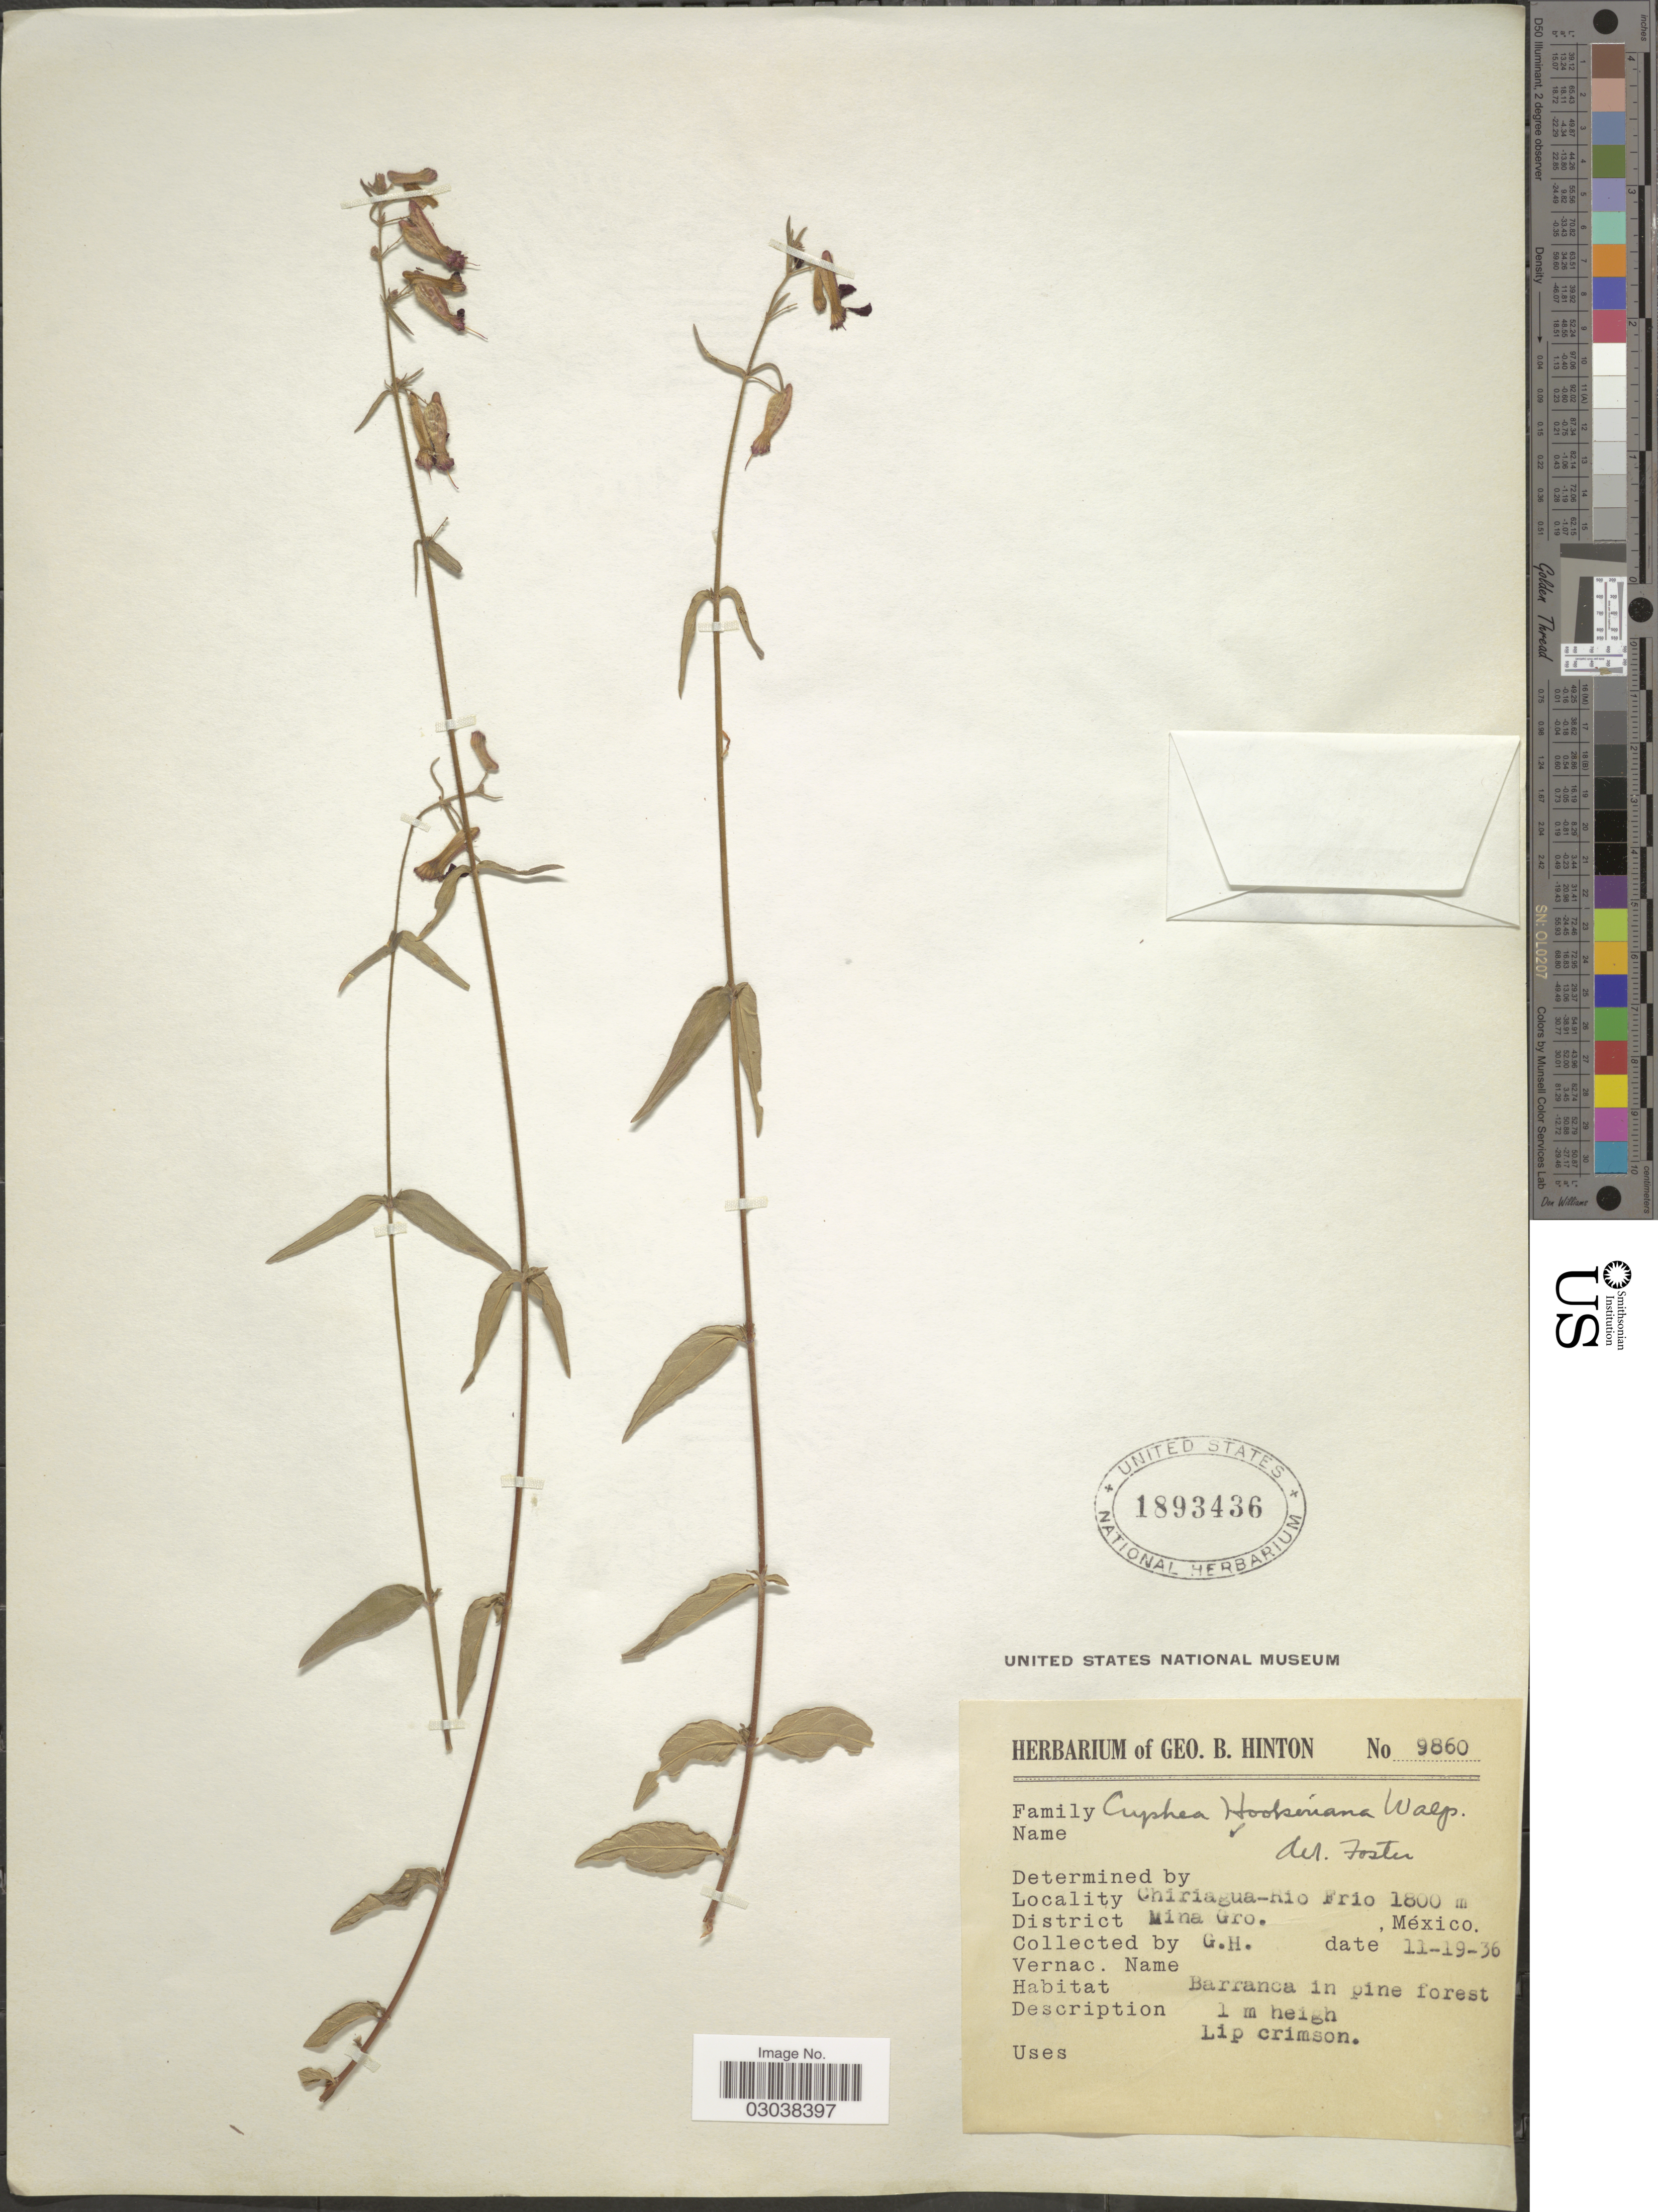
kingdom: Plantae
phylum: Tracheophyta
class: Magnoliopsida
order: Myrtales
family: Lythraceae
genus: Cuphea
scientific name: Cuphea hookeriana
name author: Walp.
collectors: G. B. Hinton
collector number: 9860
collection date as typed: Transcribed d/m/y: 19/11/36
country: Mexico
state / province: Guerrero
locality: Chiriagua-Rio Frio. District Mina, Gro.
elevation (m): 1800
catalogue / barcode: US 1893436